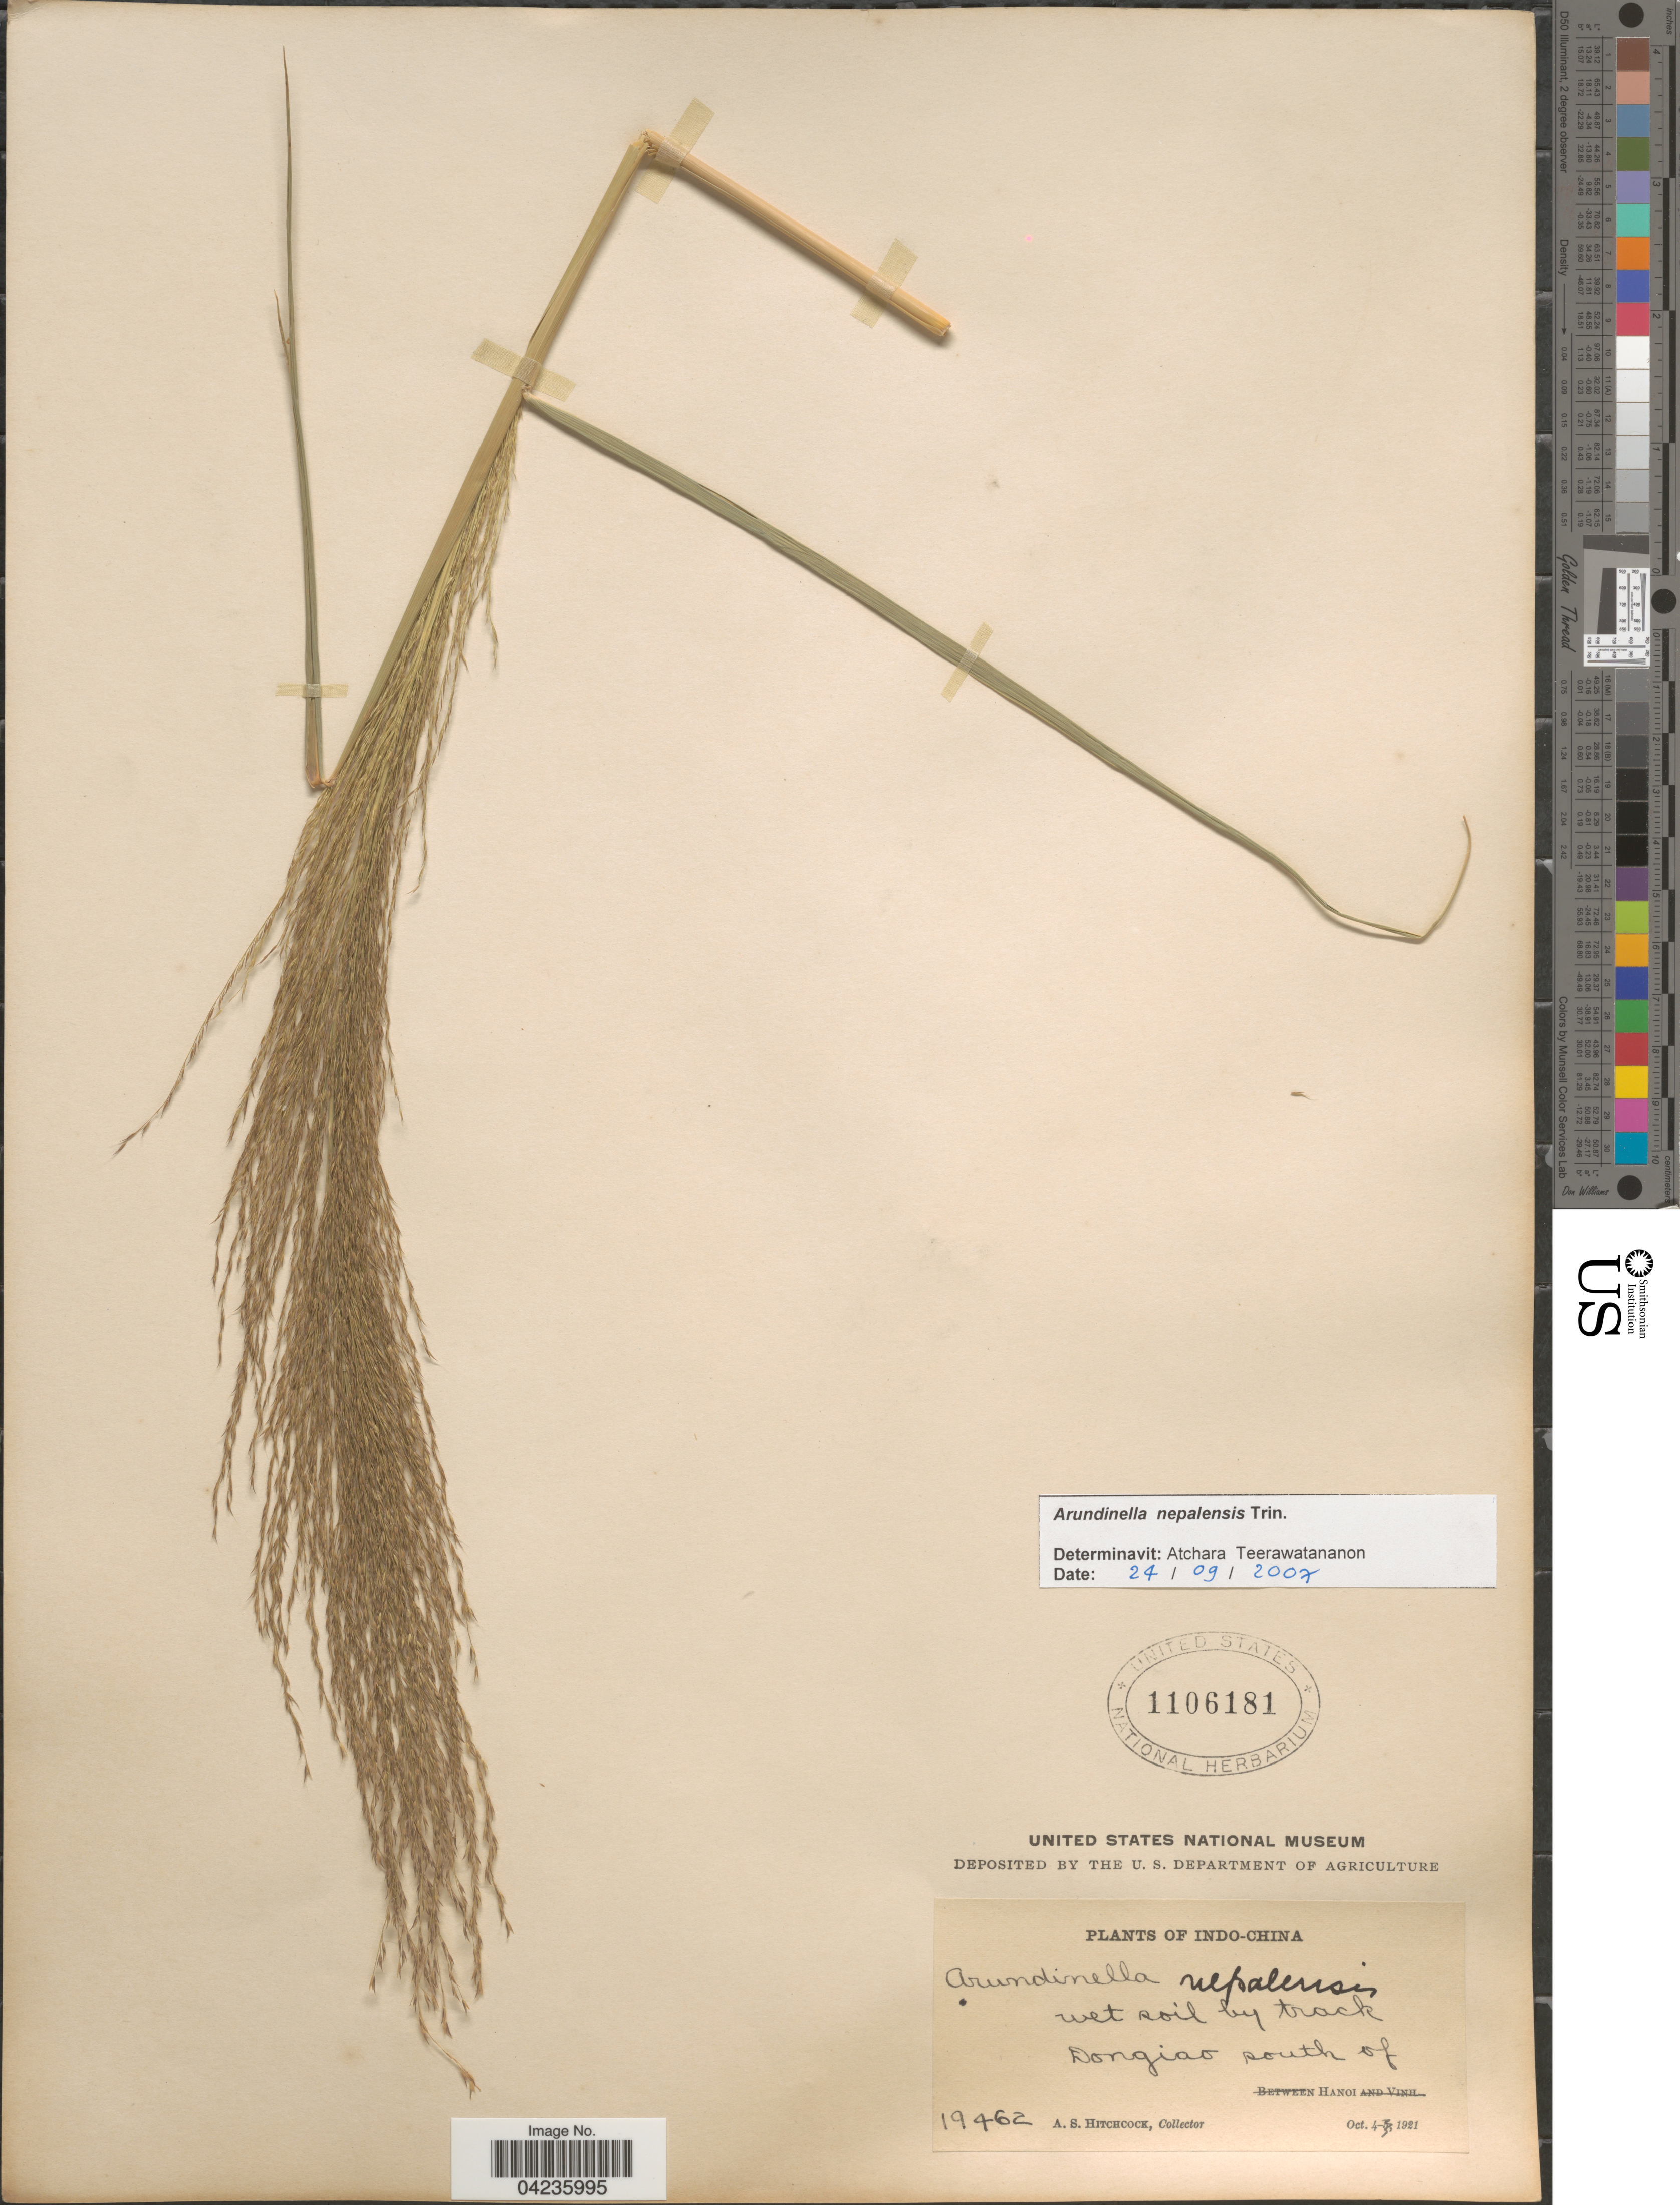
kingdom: Plantae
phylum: Tracheophyta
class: Liliopsida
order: Poales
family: Poaceae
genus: Arundinella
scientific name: Arundinella nepalensis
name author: Trin.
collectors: A. S. Hitchcock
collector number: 19462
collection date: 1921-10-04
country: Vietnam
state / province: Ha Noi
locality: Dongiao south of Hanoi.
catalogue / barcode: US 1106181